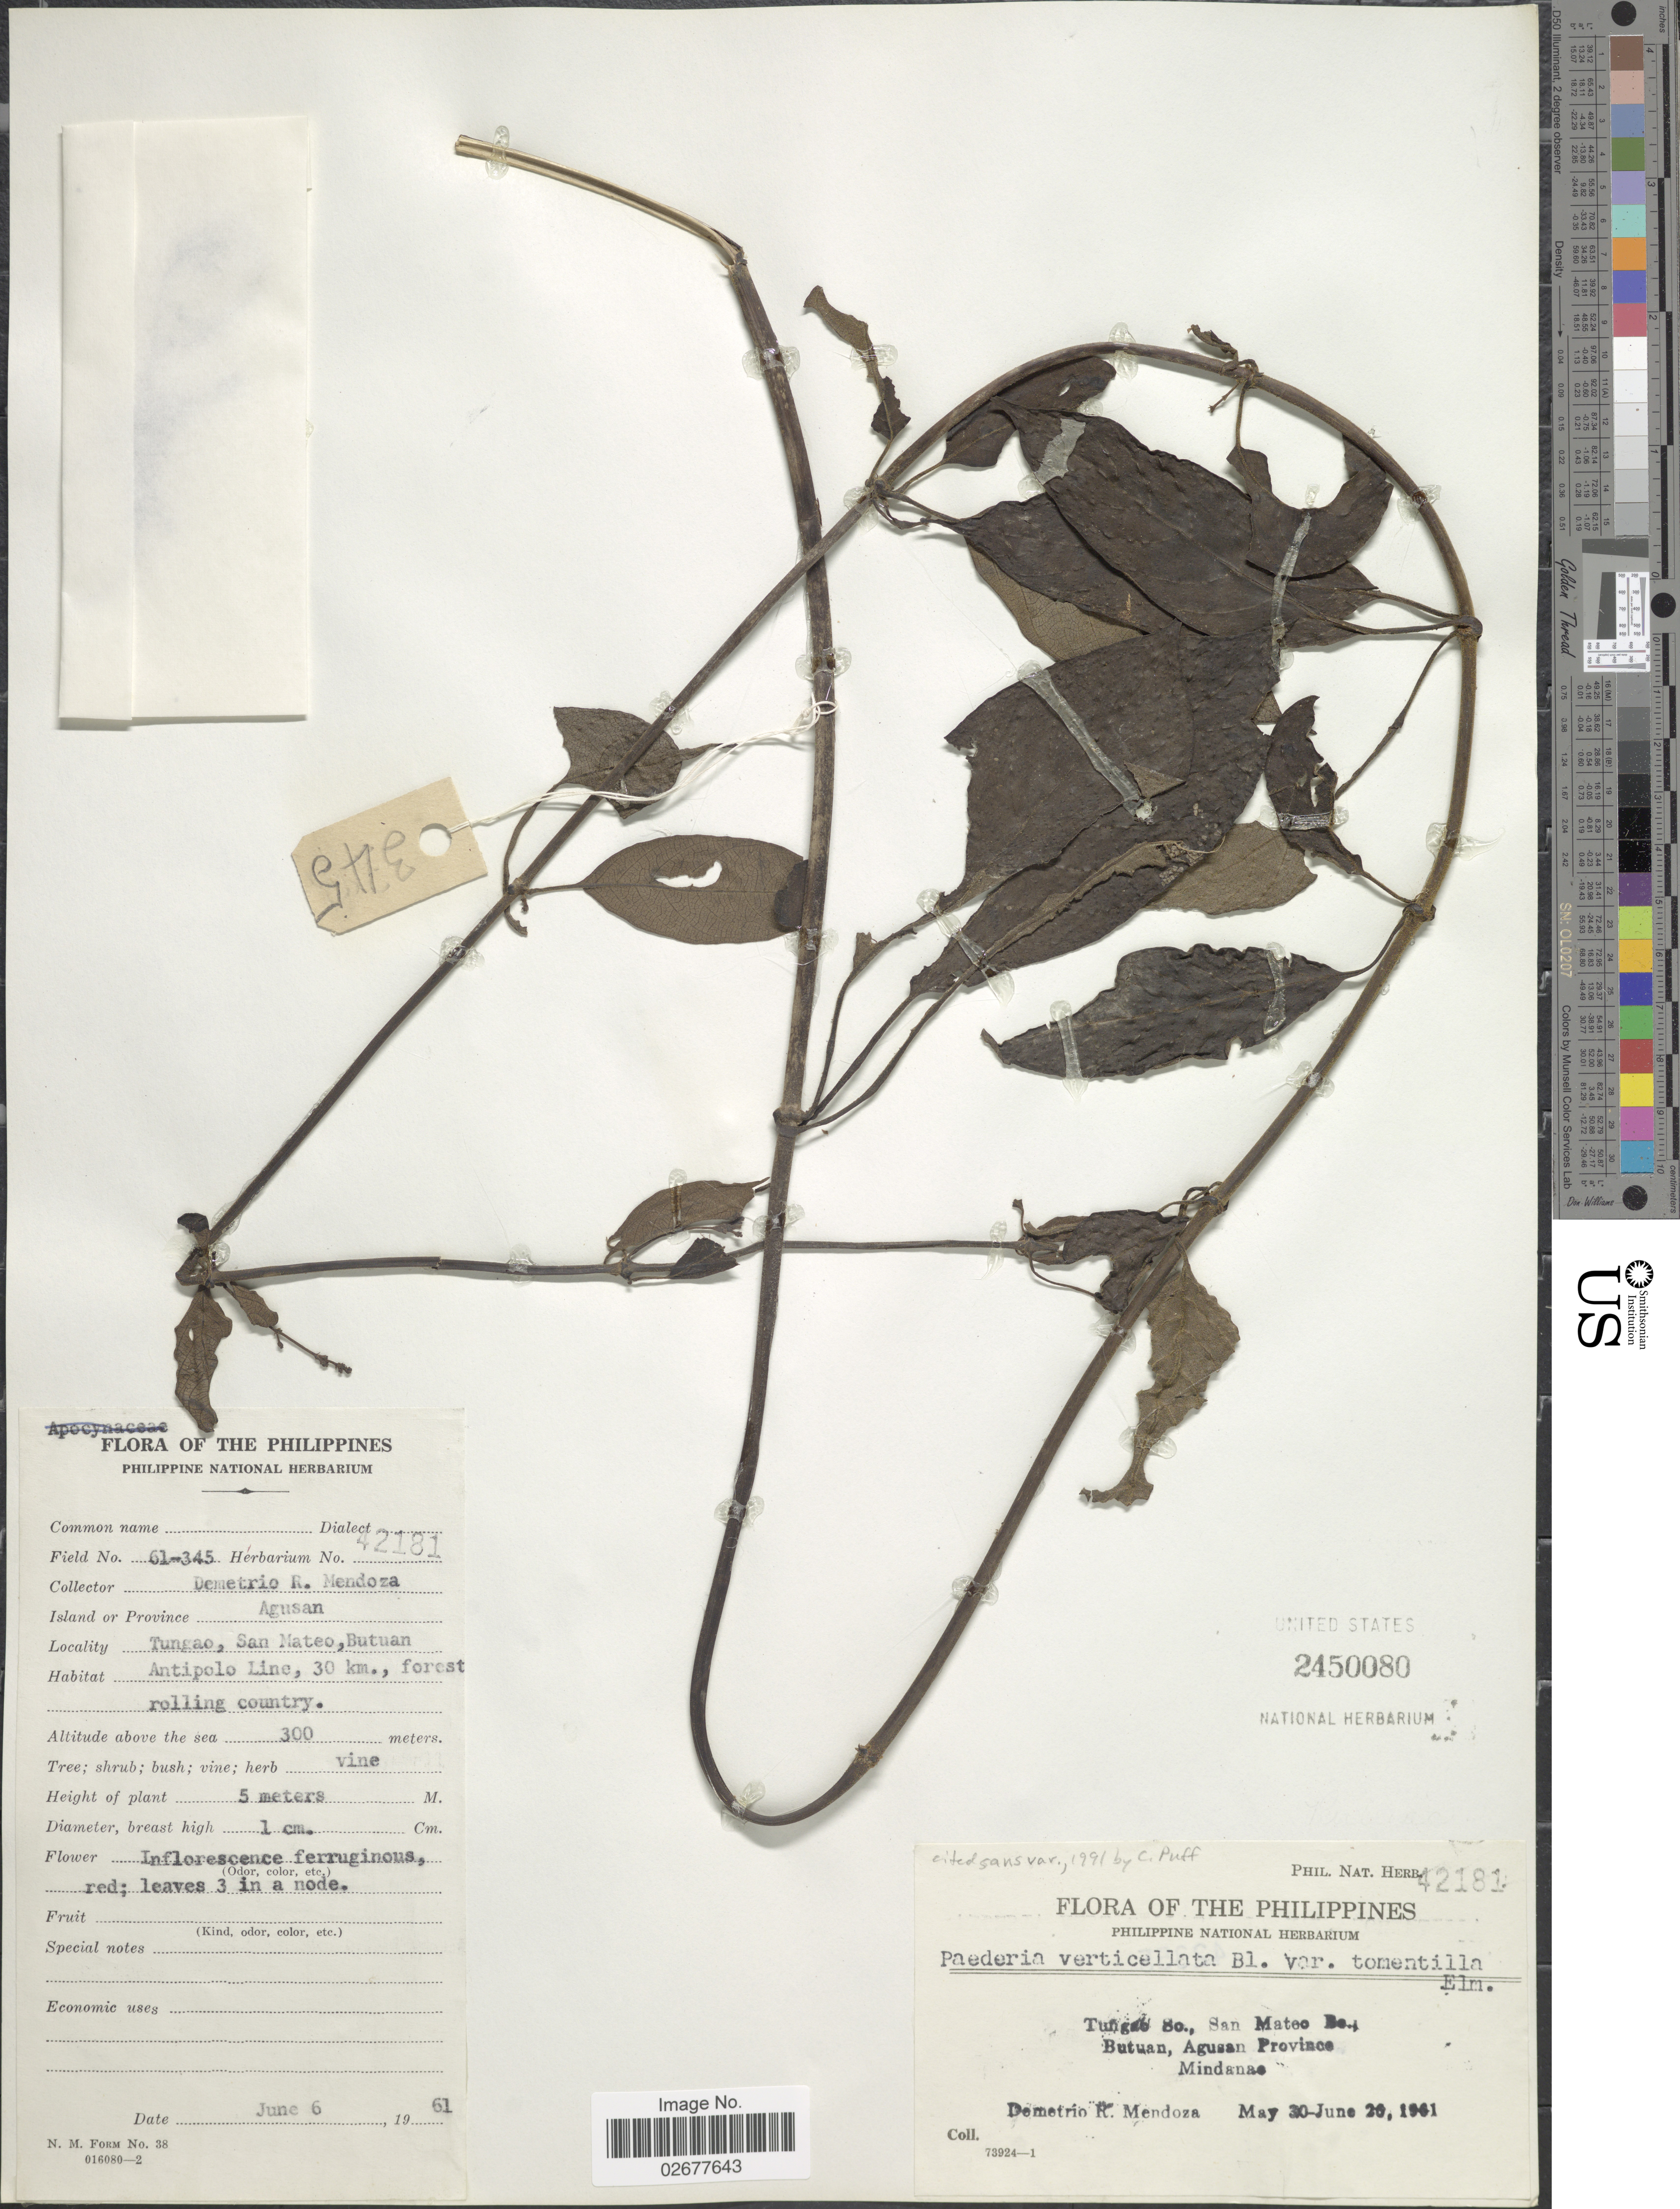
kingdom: Plantae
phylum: Tracheophyta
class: Magnoliopsida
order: Gentianales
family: Rubiaceae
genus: Paederia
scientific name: Paederia verticillata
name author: Blume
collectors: D. Mendoza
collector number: Phil. Nat. Herb.42181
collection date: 1961-06-06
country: Philippines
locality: Tungao So., San Mateo Bo., Butuan, Agusan Province. Mindanao. Antipolo Line, 30 km.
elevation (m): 300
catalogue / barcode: US 2450080